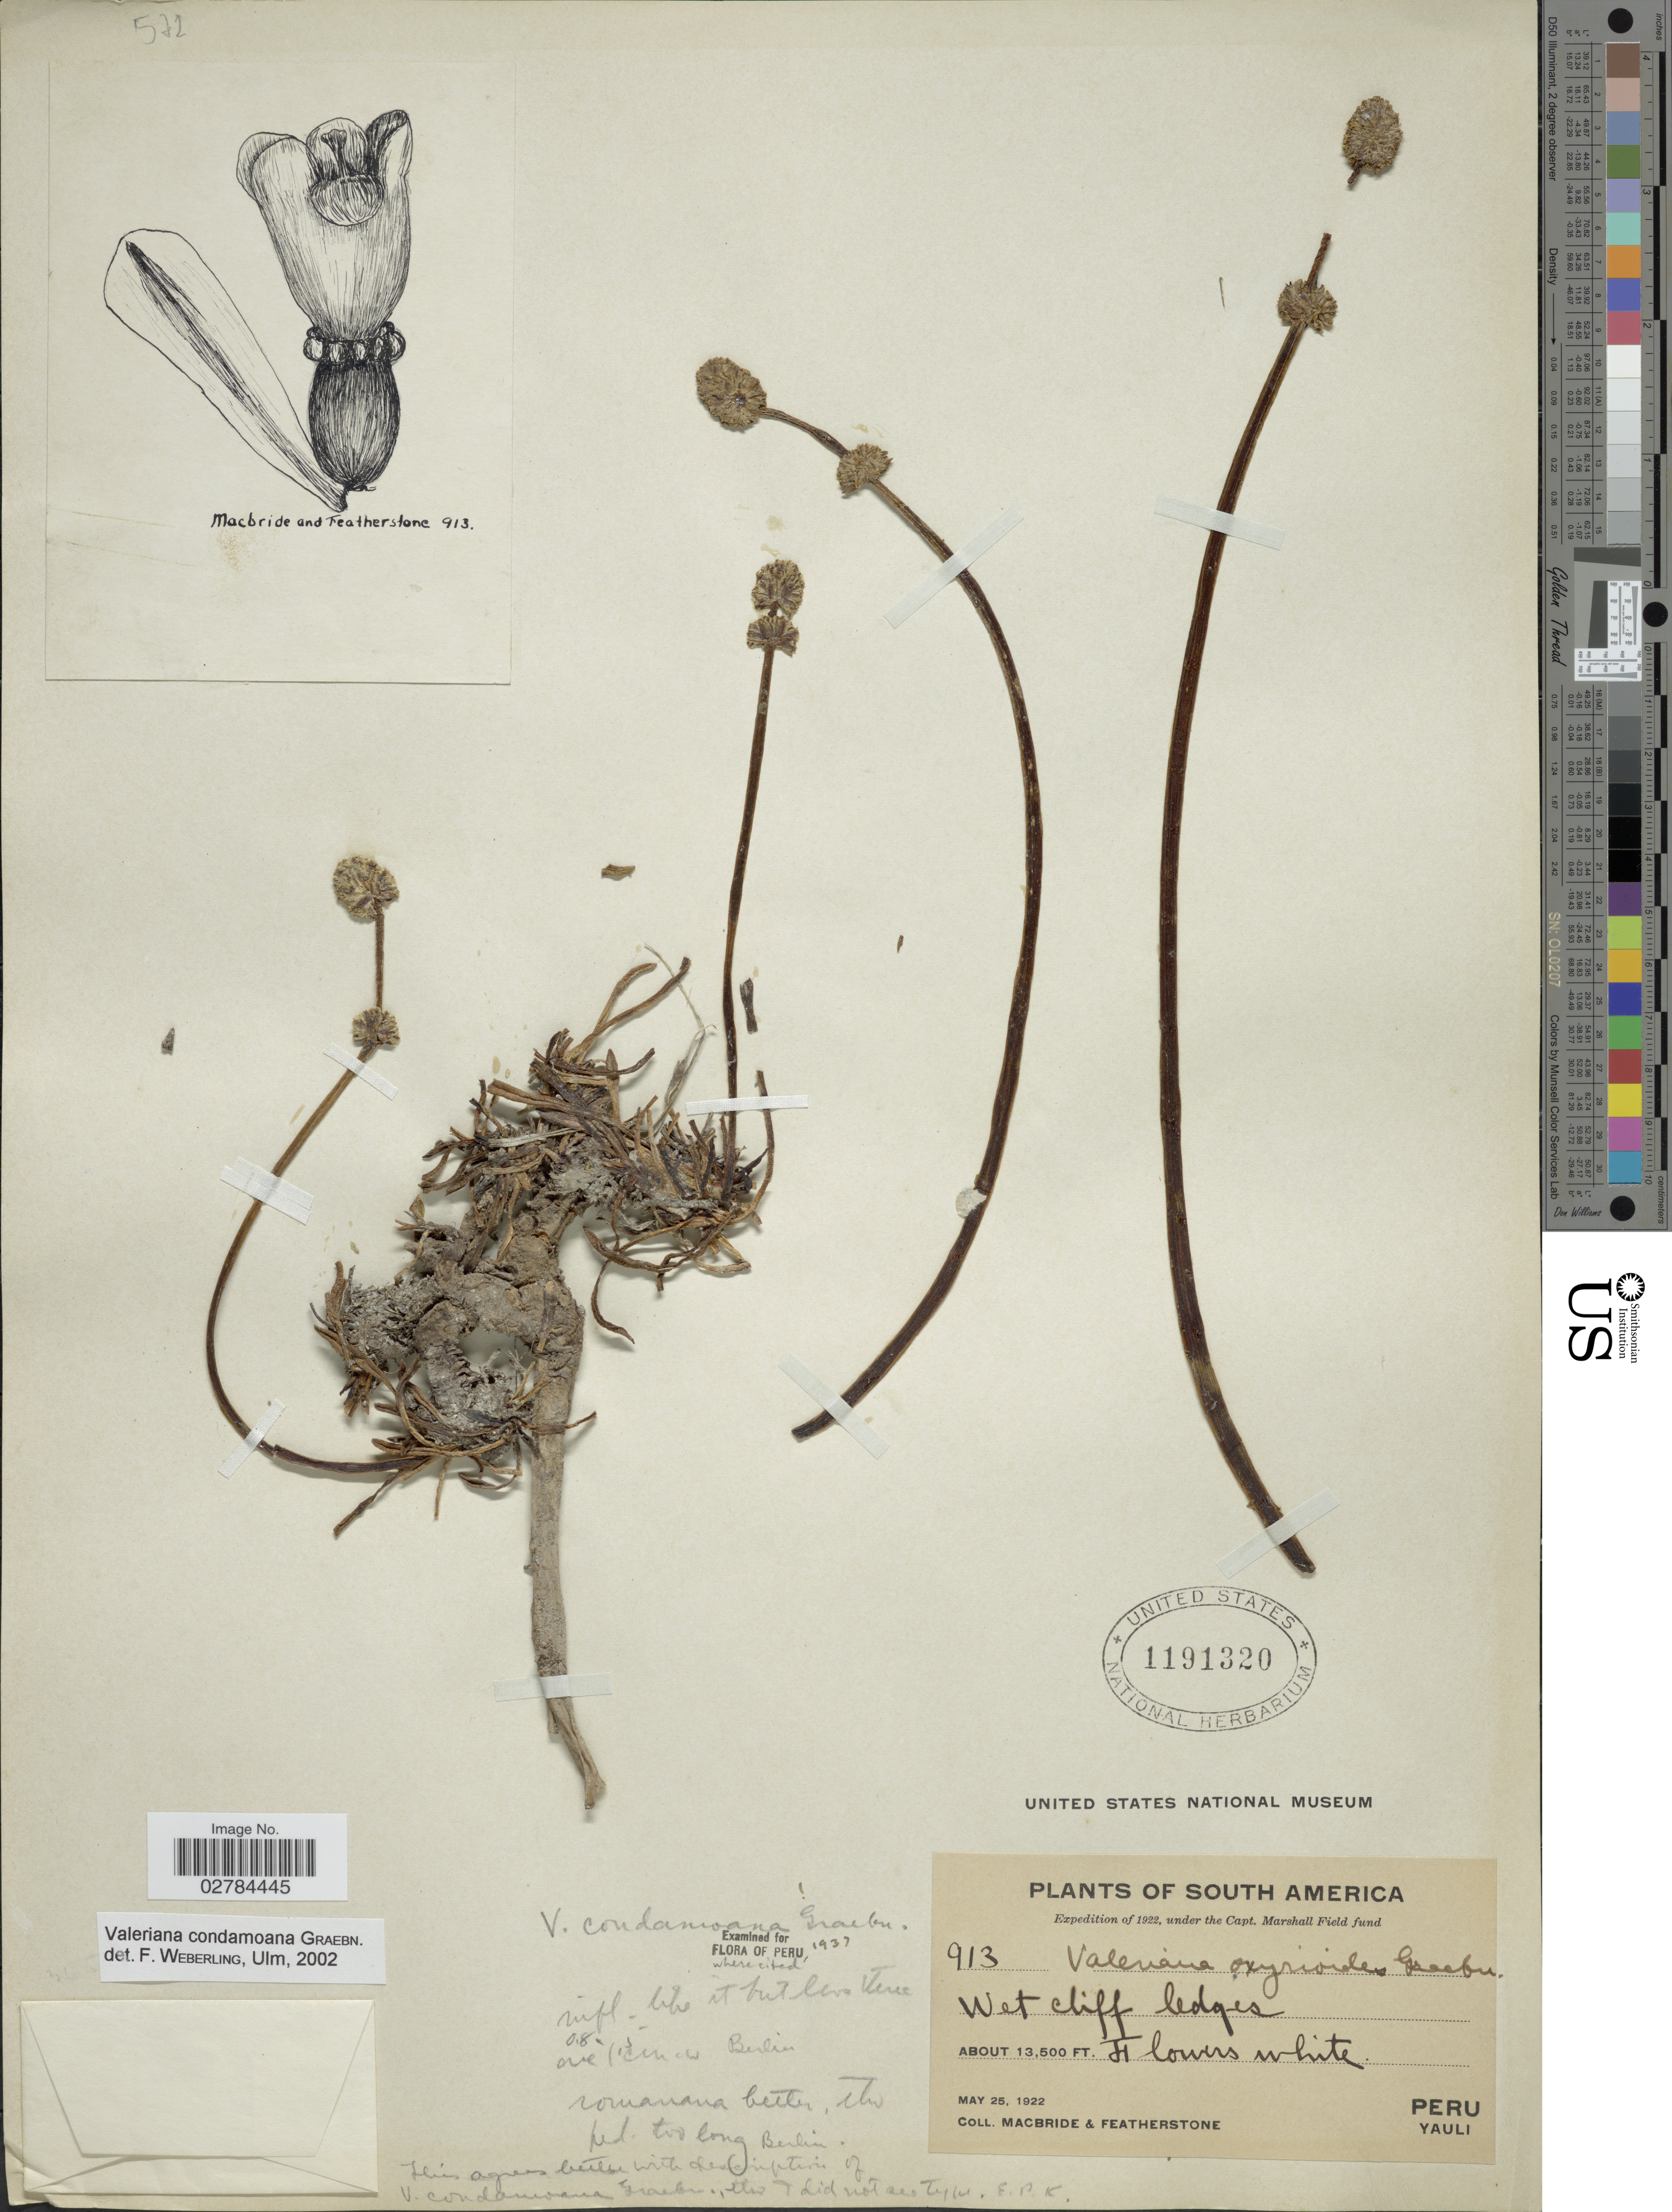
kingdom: Plantae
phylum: Tracheophyta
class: Magnoliopsida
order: Dipsacales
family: Caprifoliaceae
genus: Valeriana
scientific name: Valeriana condamoana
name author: Graebn.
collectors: Macbride, -- & -. Featherstone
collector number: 913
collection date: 1922-05-25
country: Peru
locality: Yauli.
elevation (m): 4115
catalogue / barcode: US 1191320